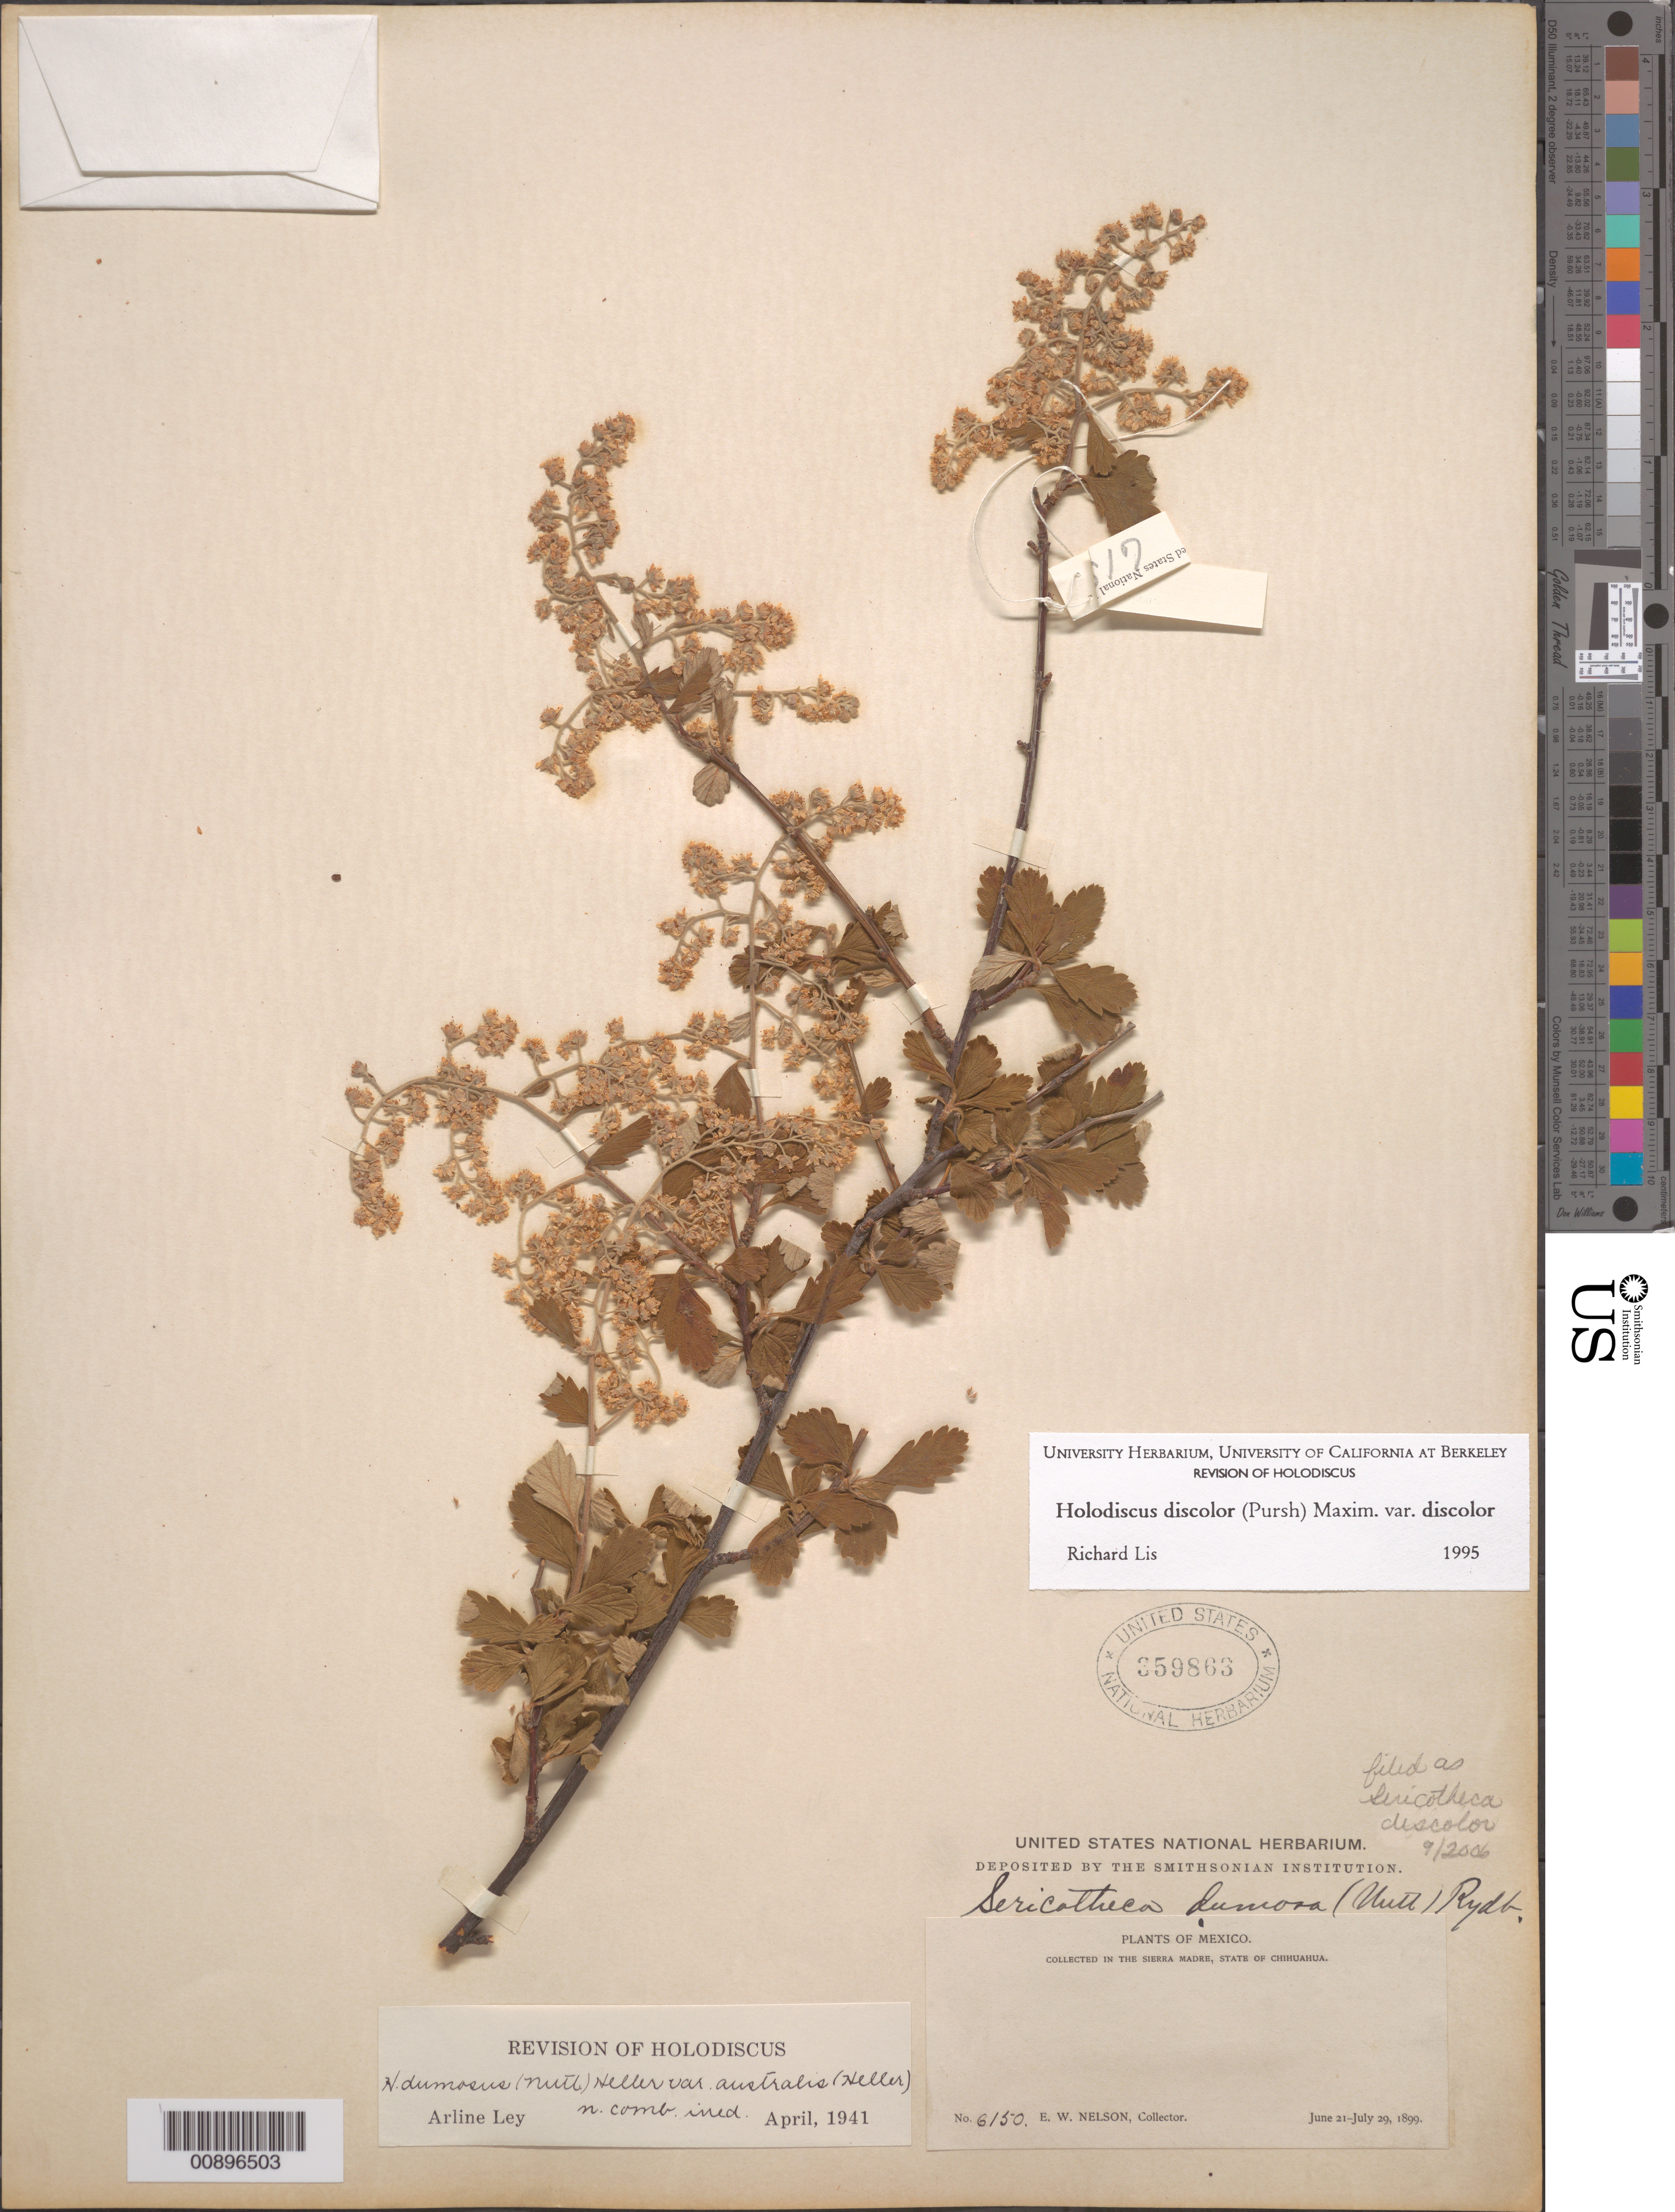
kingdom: Plantae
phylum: Tracheophyta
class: Magnoliopsida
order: Rosales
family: Rosaceae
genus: Holodiscus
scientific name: Holodiscus discolor var. discolor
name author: (Pursh) Maxim.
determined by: Lis, R.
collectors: E. W. Nelson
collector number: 6150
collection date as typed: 21 Jun 1899 to 29 Jul 1899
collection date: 1899-06-21/1899-07-29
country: Mexico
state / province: Chihuahua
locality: Sierra Madre, Chihuahua.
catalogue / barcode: US 359863